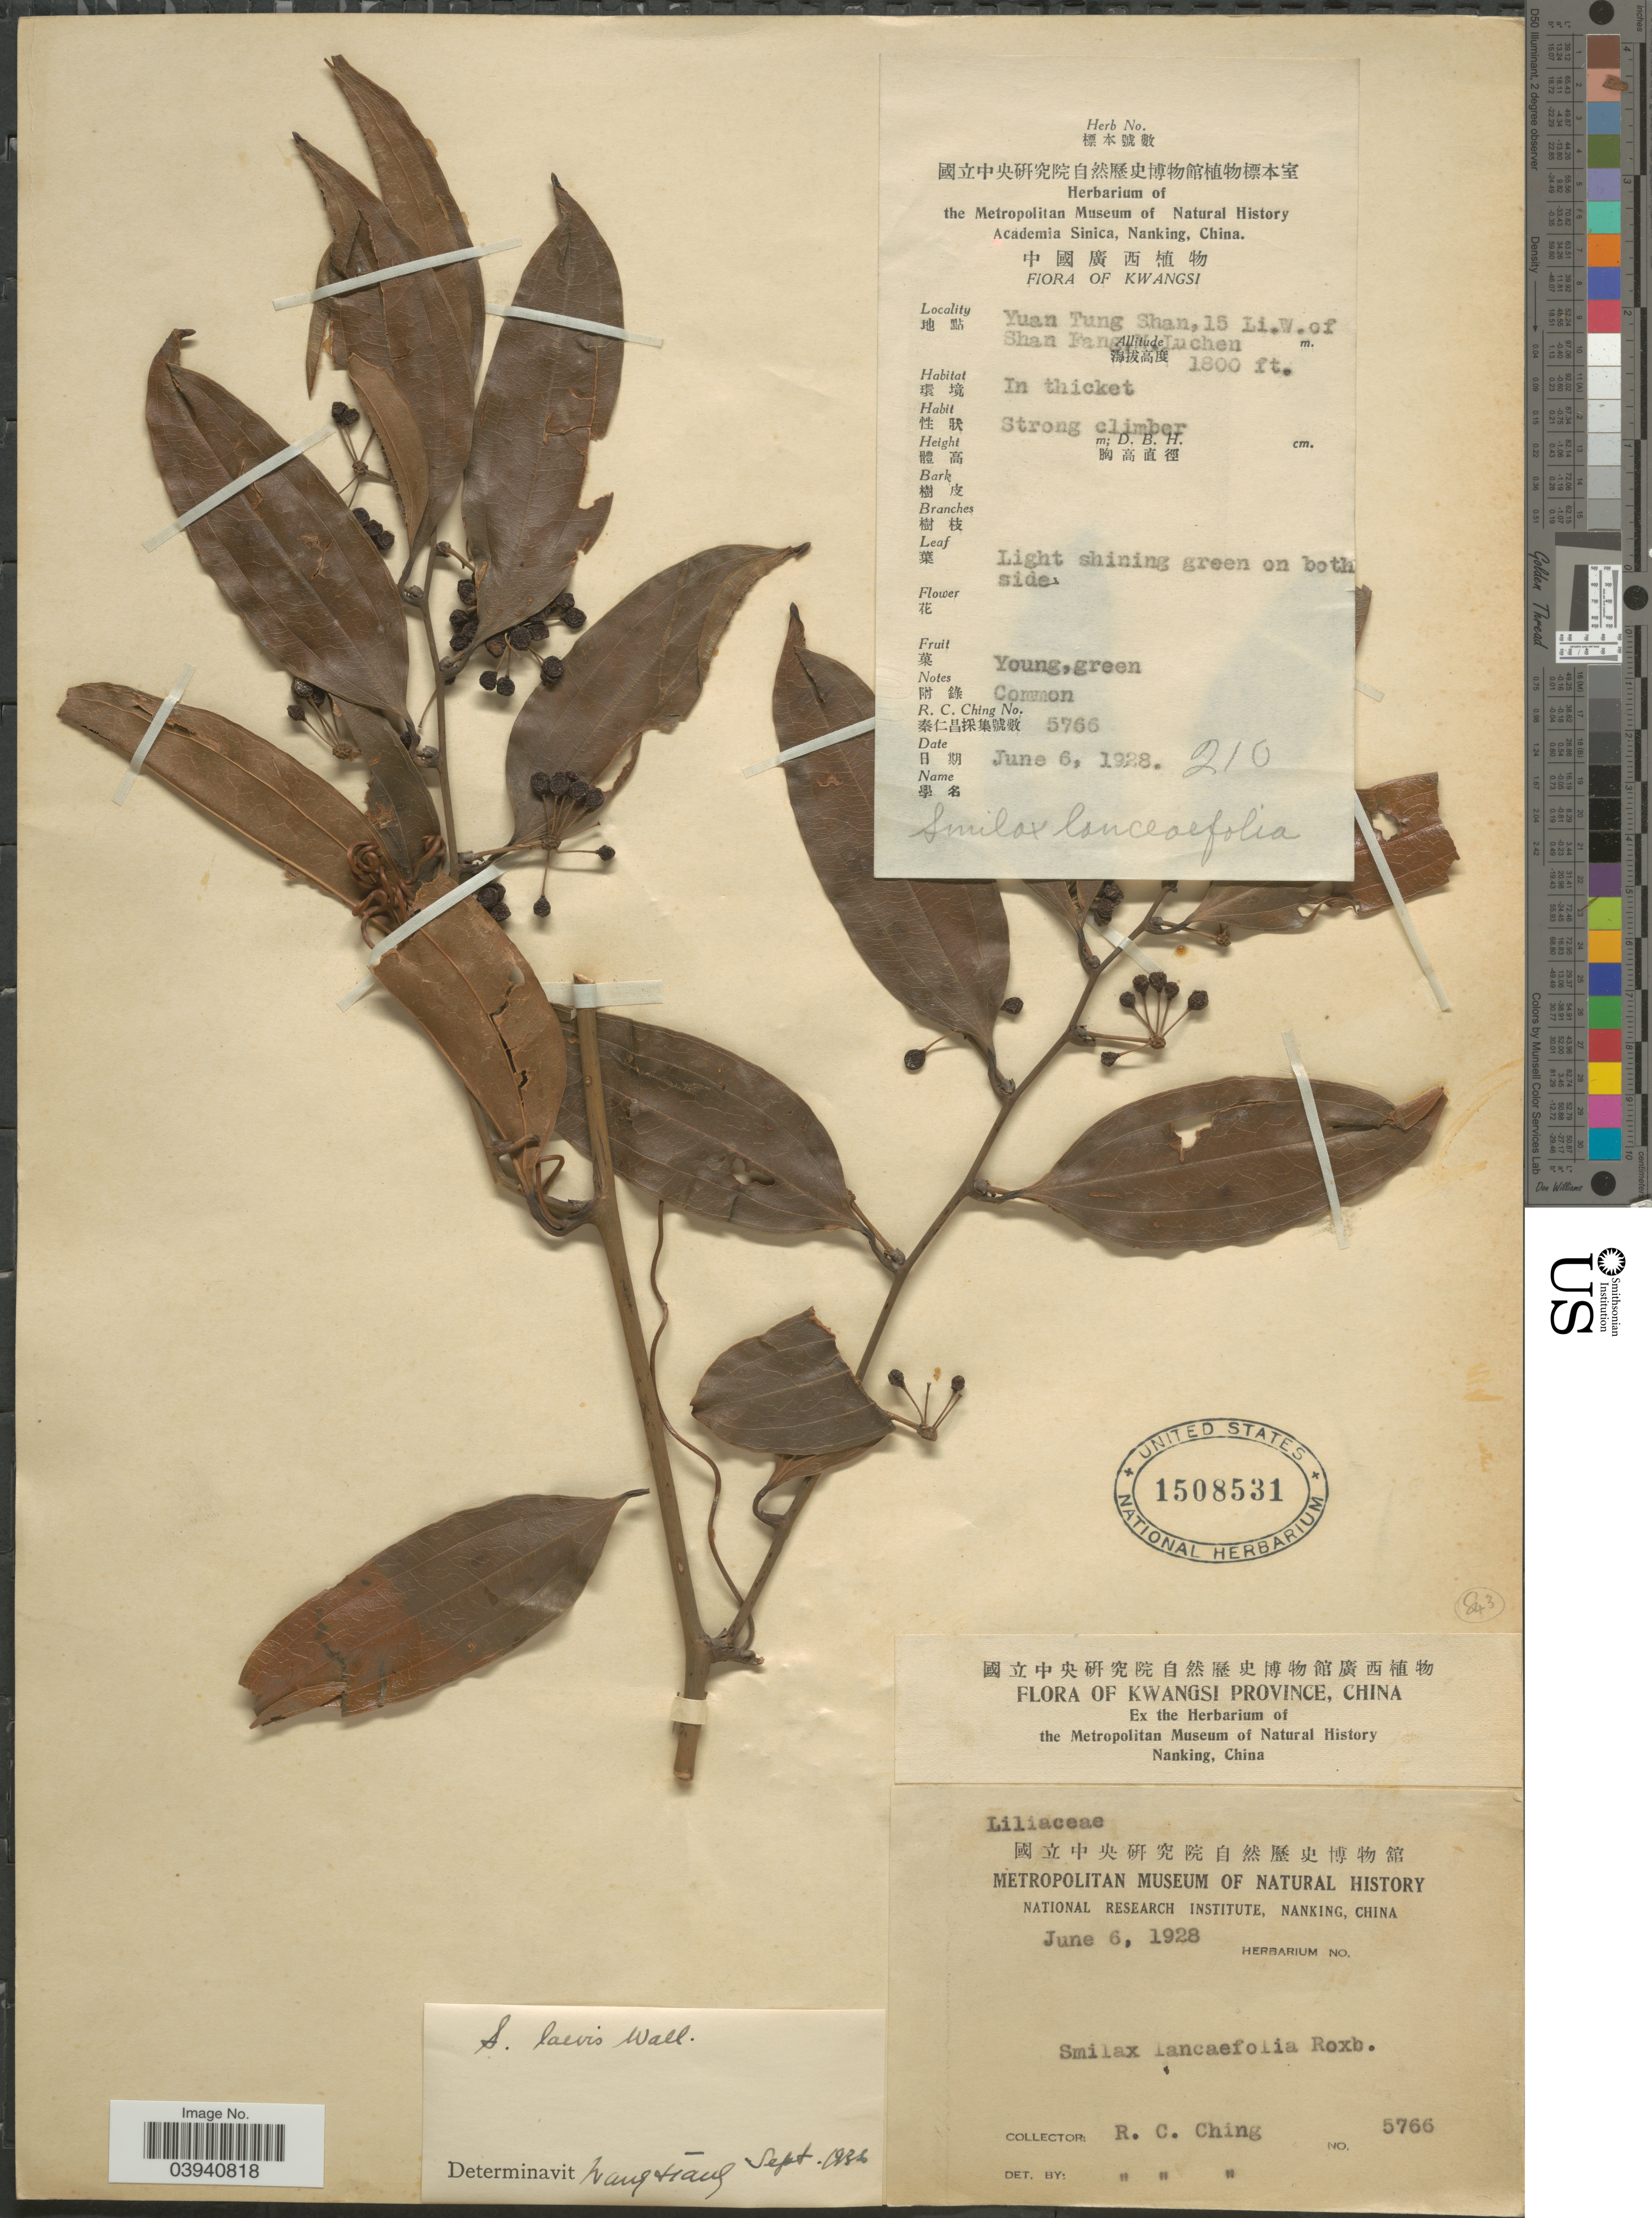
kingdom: Plantae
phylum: Tracheophyta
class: Liliopsida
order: Liliales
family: Smilacaceae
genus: Smilax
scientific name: Smilax laevis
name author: Wall. ex A. DC.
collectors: R. C. Ching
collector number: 5766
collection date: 1928-06-06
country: China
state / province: Guangxi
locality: Kwangsi Province. Kwangsi. Yuan Tung Shan, 15 Li.W.of Shan Fang [illegible text] Luchen. In thicket.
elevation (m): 549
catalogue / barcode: US 1508531